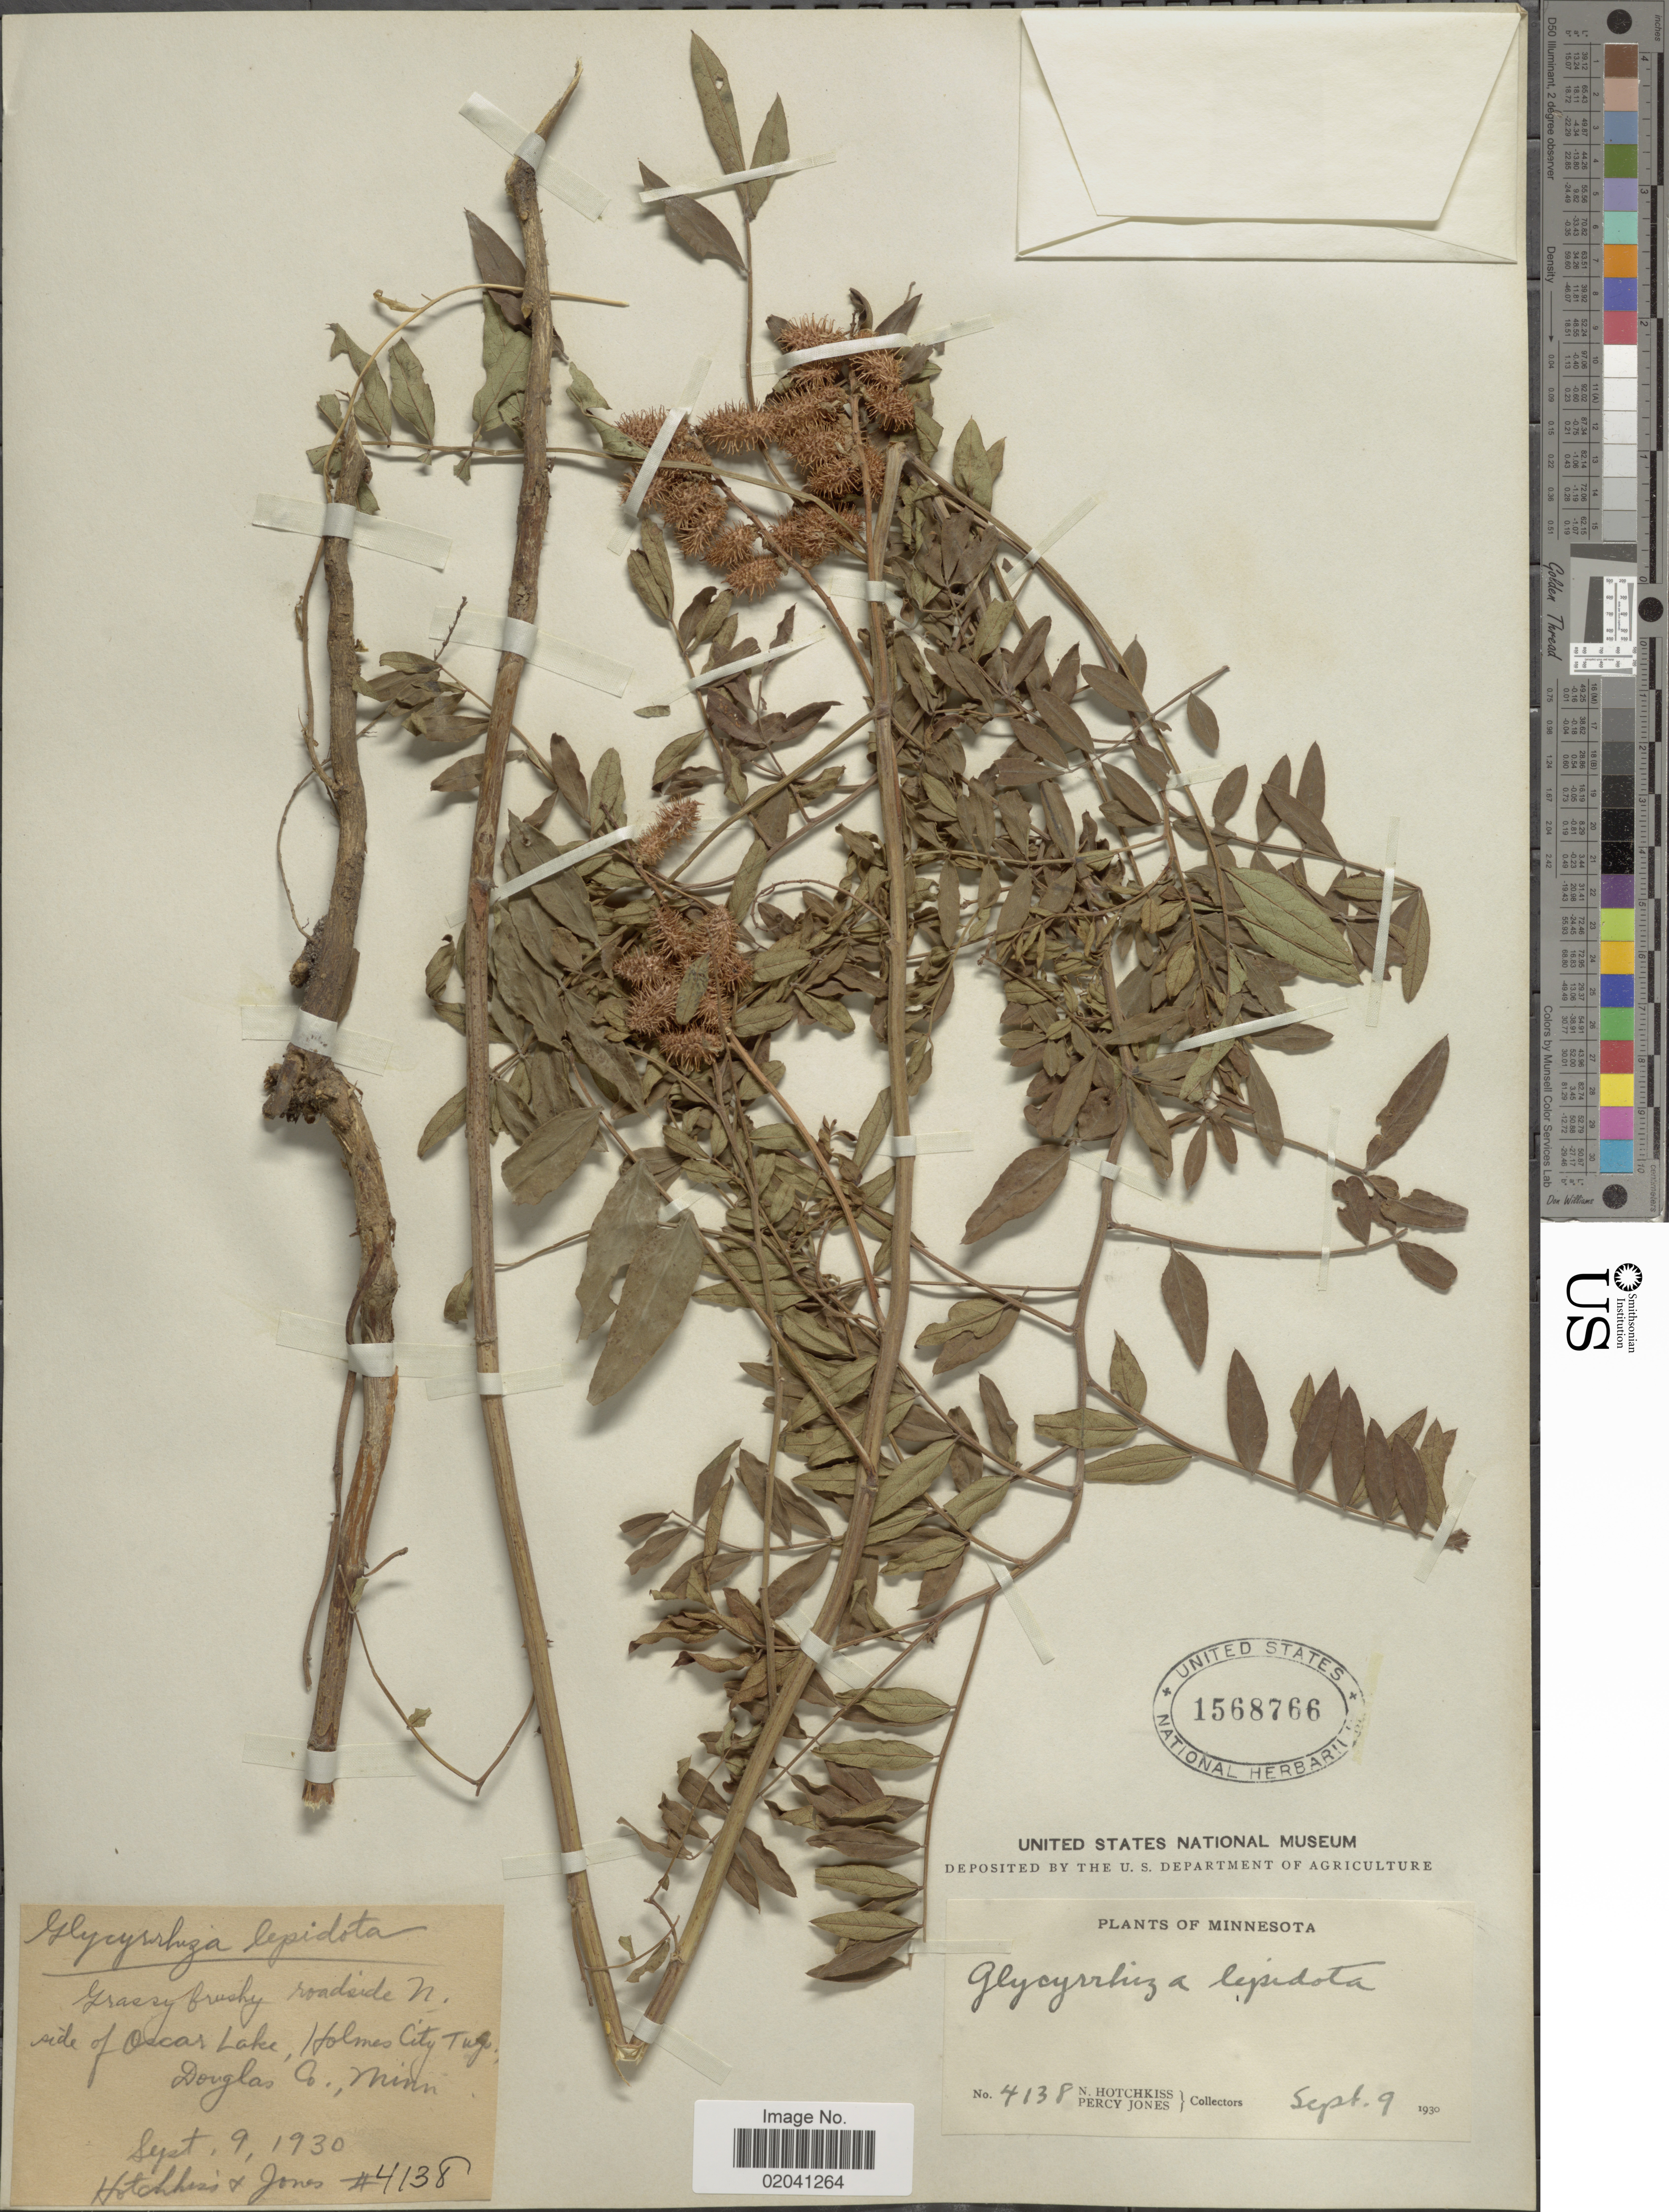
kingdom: Plantae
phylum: Tracheophyta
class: Magnoliopsida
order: Fabales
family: Fabaceae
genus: Glycyrrhiza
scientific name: Glycyrrhiza lepidota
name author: Pursh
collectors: N. Hotchkiss & P. Jones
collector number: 4138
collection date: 1930-09-09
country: United States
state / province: Minnesota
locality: Grassy brushy roadside N. side of Oscar Lake, Holmes City Twp. Douglas Co., Minn.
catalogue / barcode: US 1568766